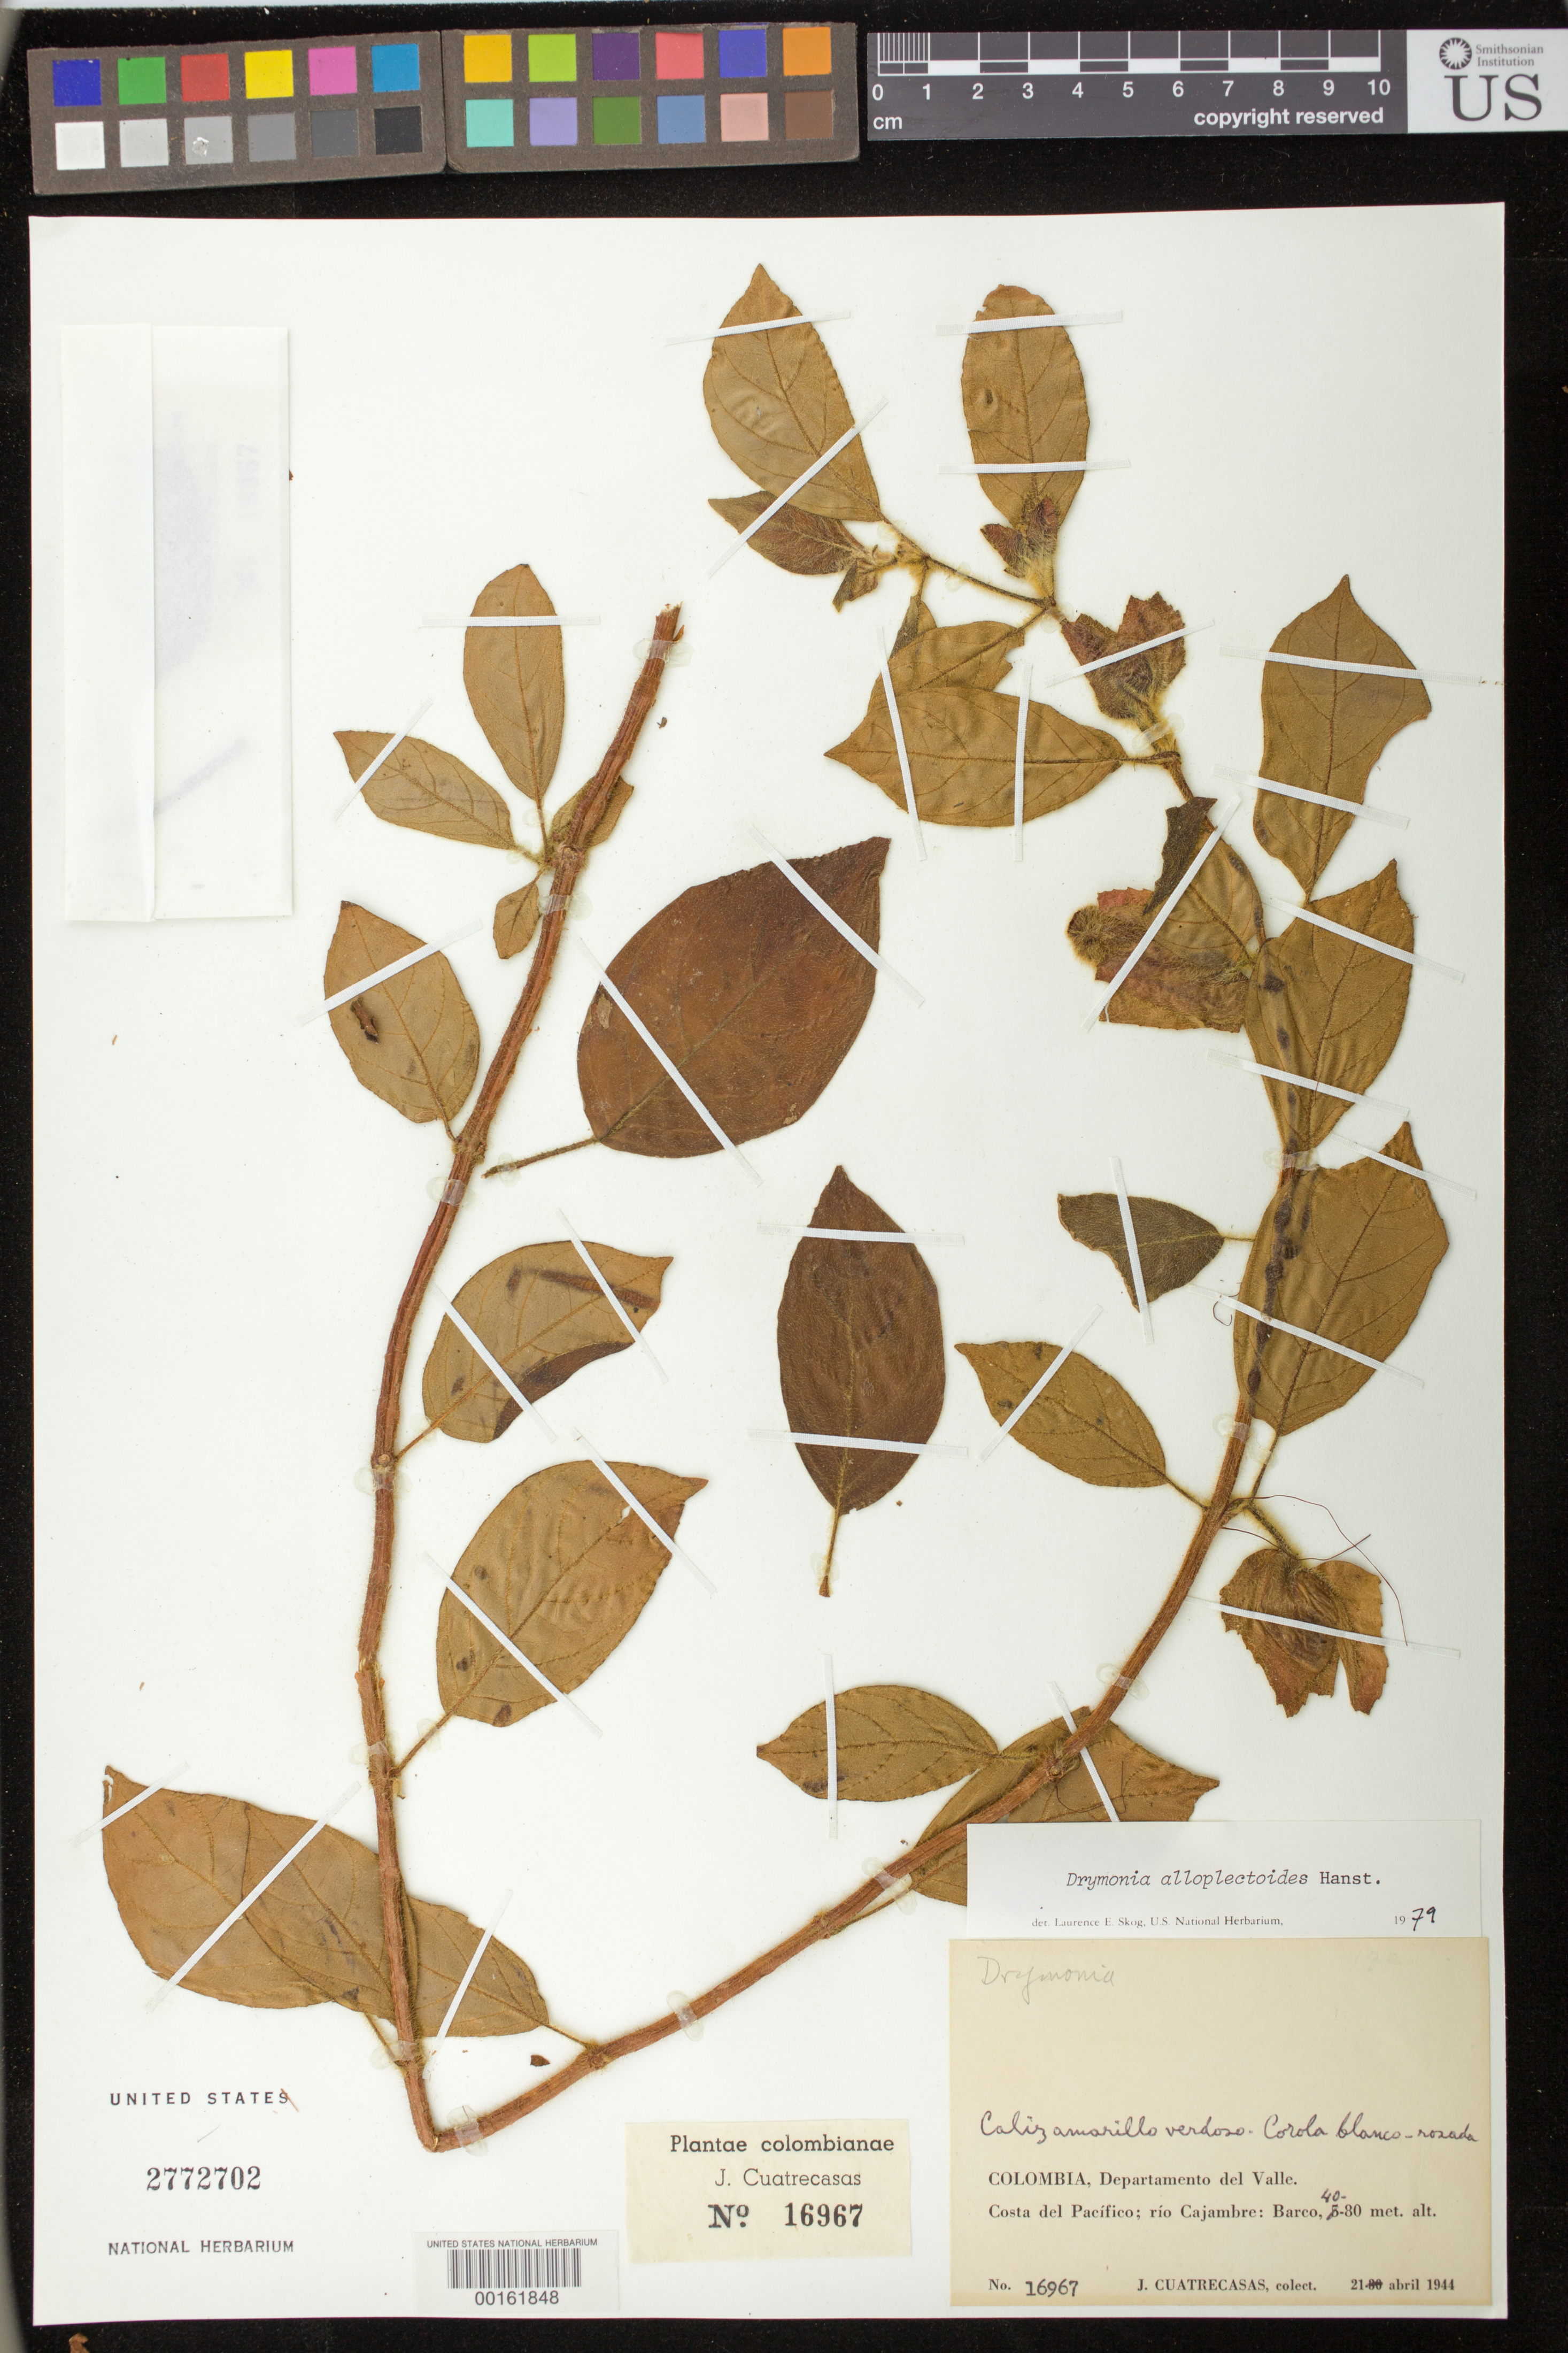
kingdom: Plantae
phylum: Tracheophyta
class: Magnoliopsida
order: Lamiales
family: Gesneriaceae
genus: Drymonia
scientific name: Drymonia alloplectoides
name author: Hanst.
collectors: J. Cuatrecasas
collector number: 16967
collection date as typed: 21 Apr 1944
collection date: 1944-04-21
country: Colombia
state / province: Valle del Cauca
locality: Costa del Pacífico; río Cajambre: Barco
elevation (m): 40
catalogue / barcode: US 2772702